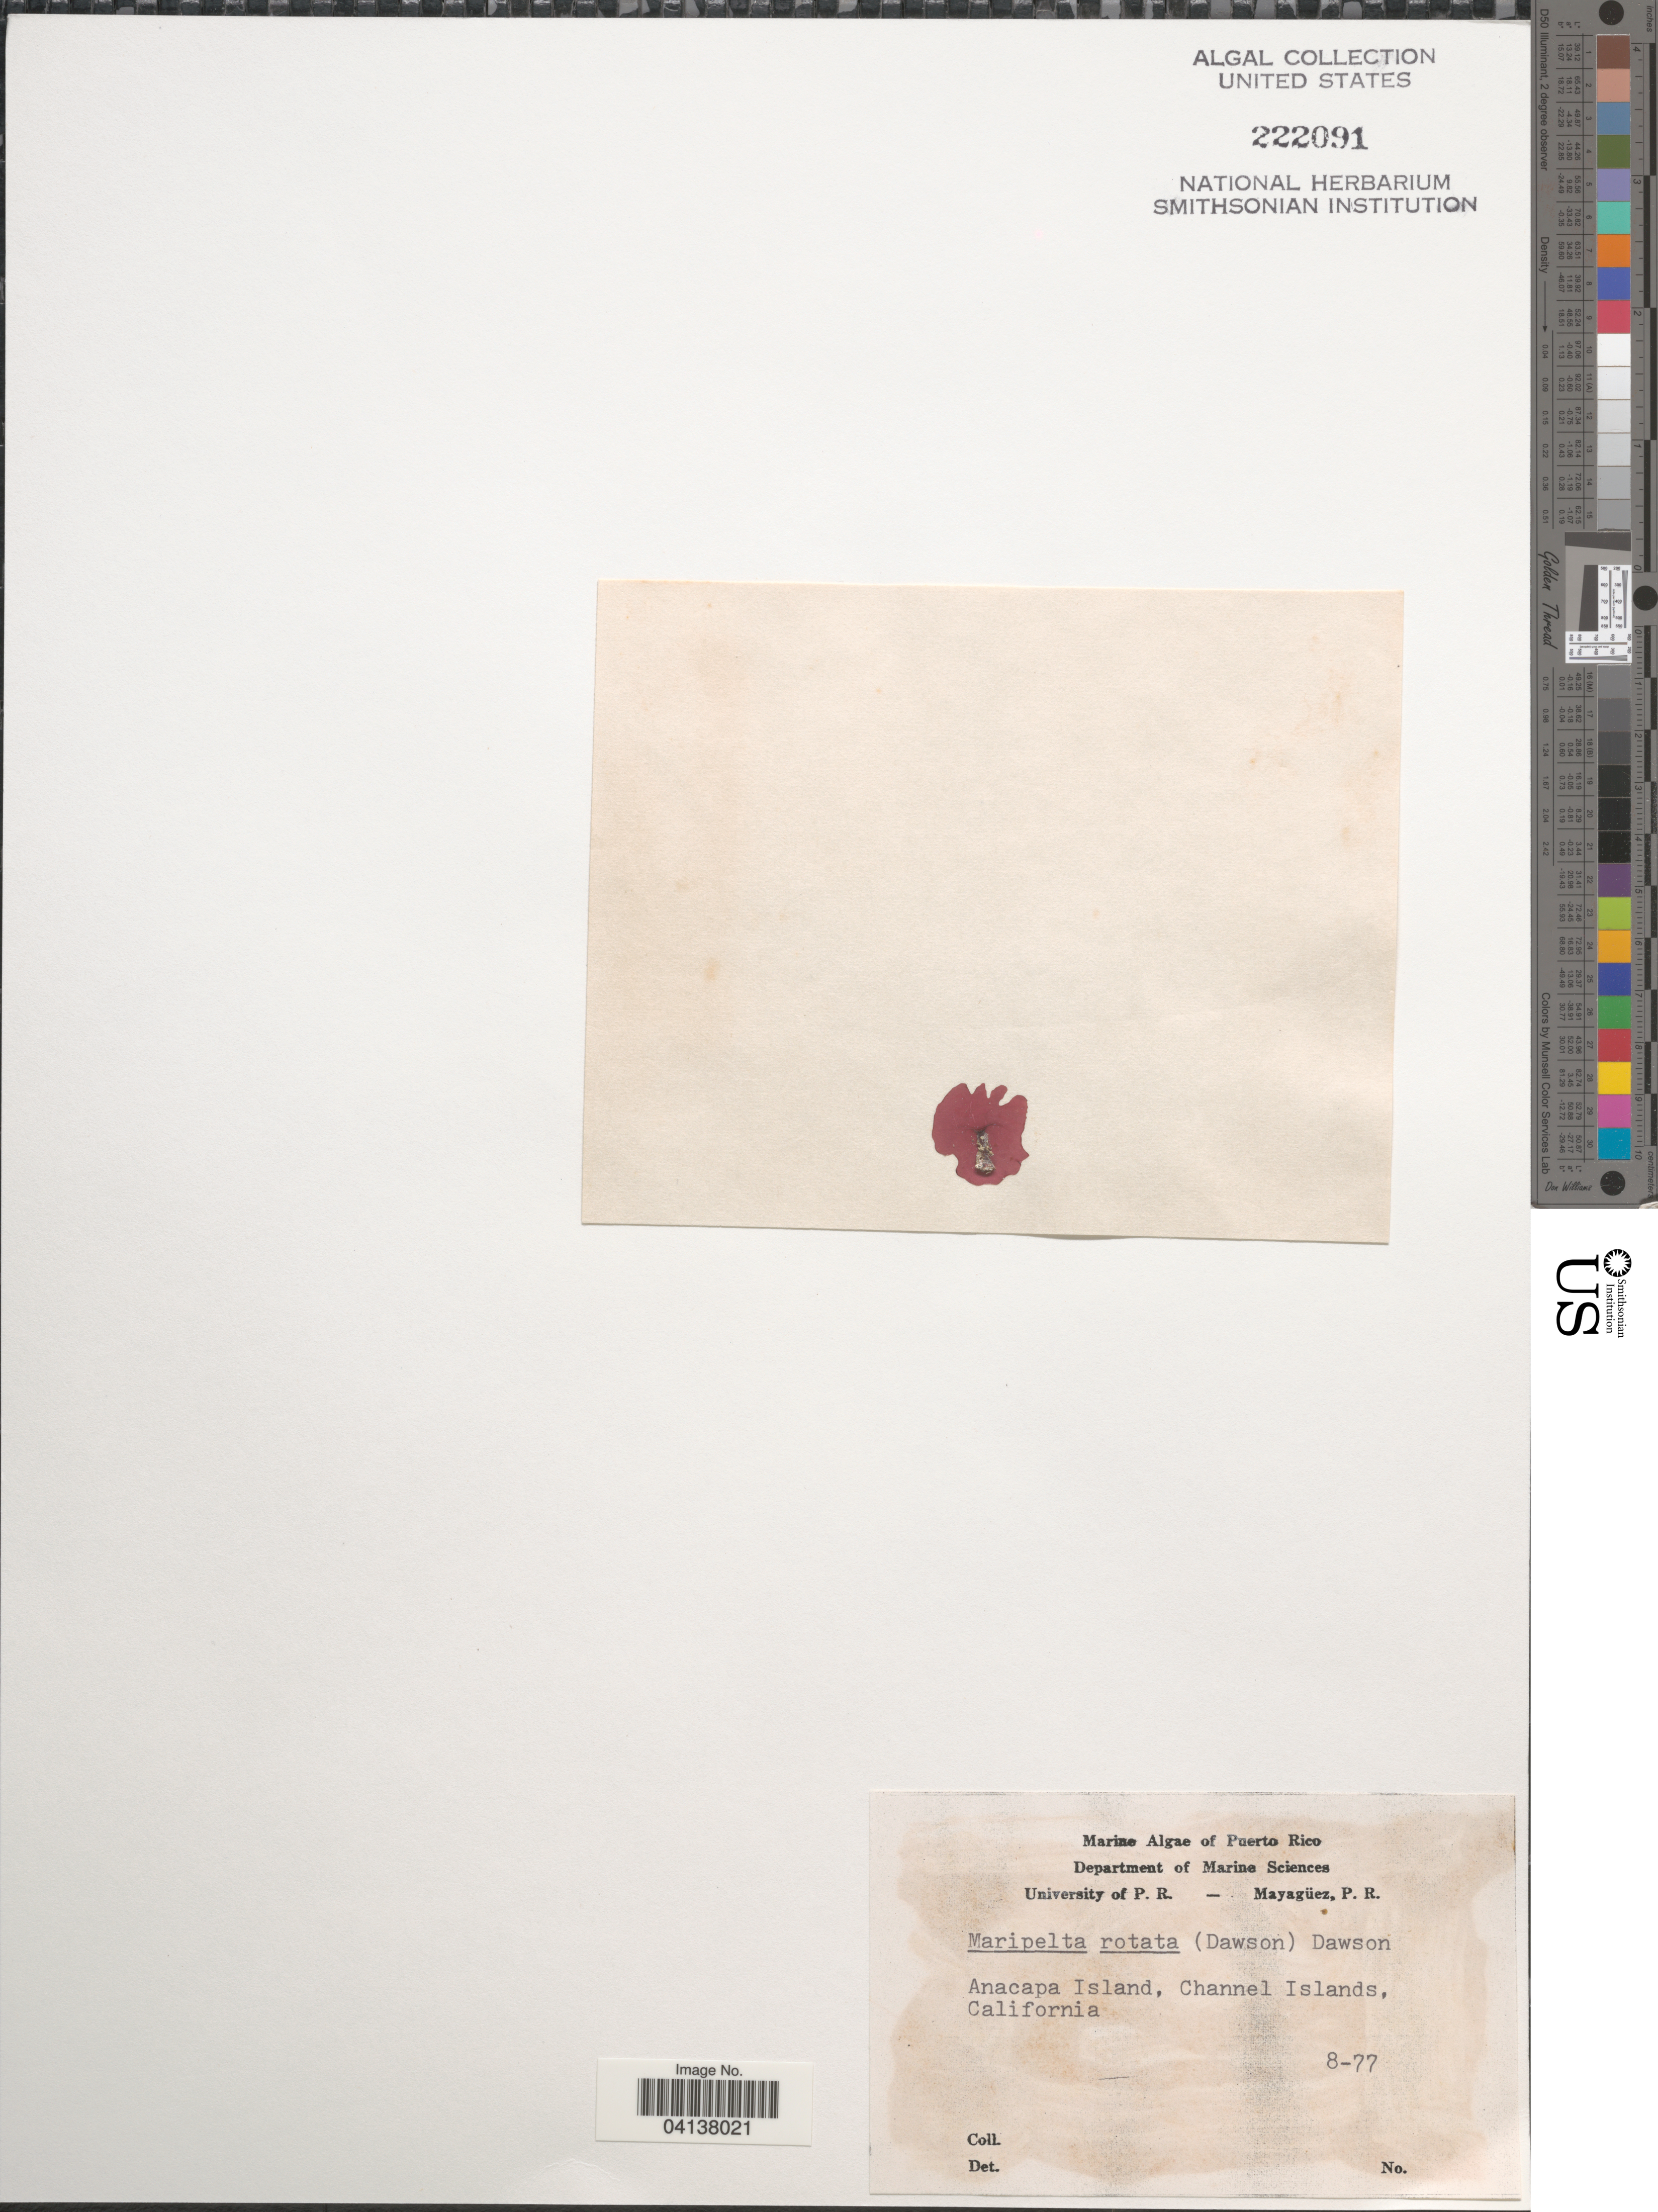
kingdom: Plantae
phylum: Rhodophyta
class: Florideophyceae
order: Rhodymeniales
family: Rhodymeniaceae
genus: Maripelta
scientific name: Maripelta rotata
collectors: University of Puerto Rico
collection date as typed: Transcribed d/m/y: /8/77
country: United States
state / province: California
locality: Anacapa Island, Channel Islands.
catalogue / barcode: US 222091